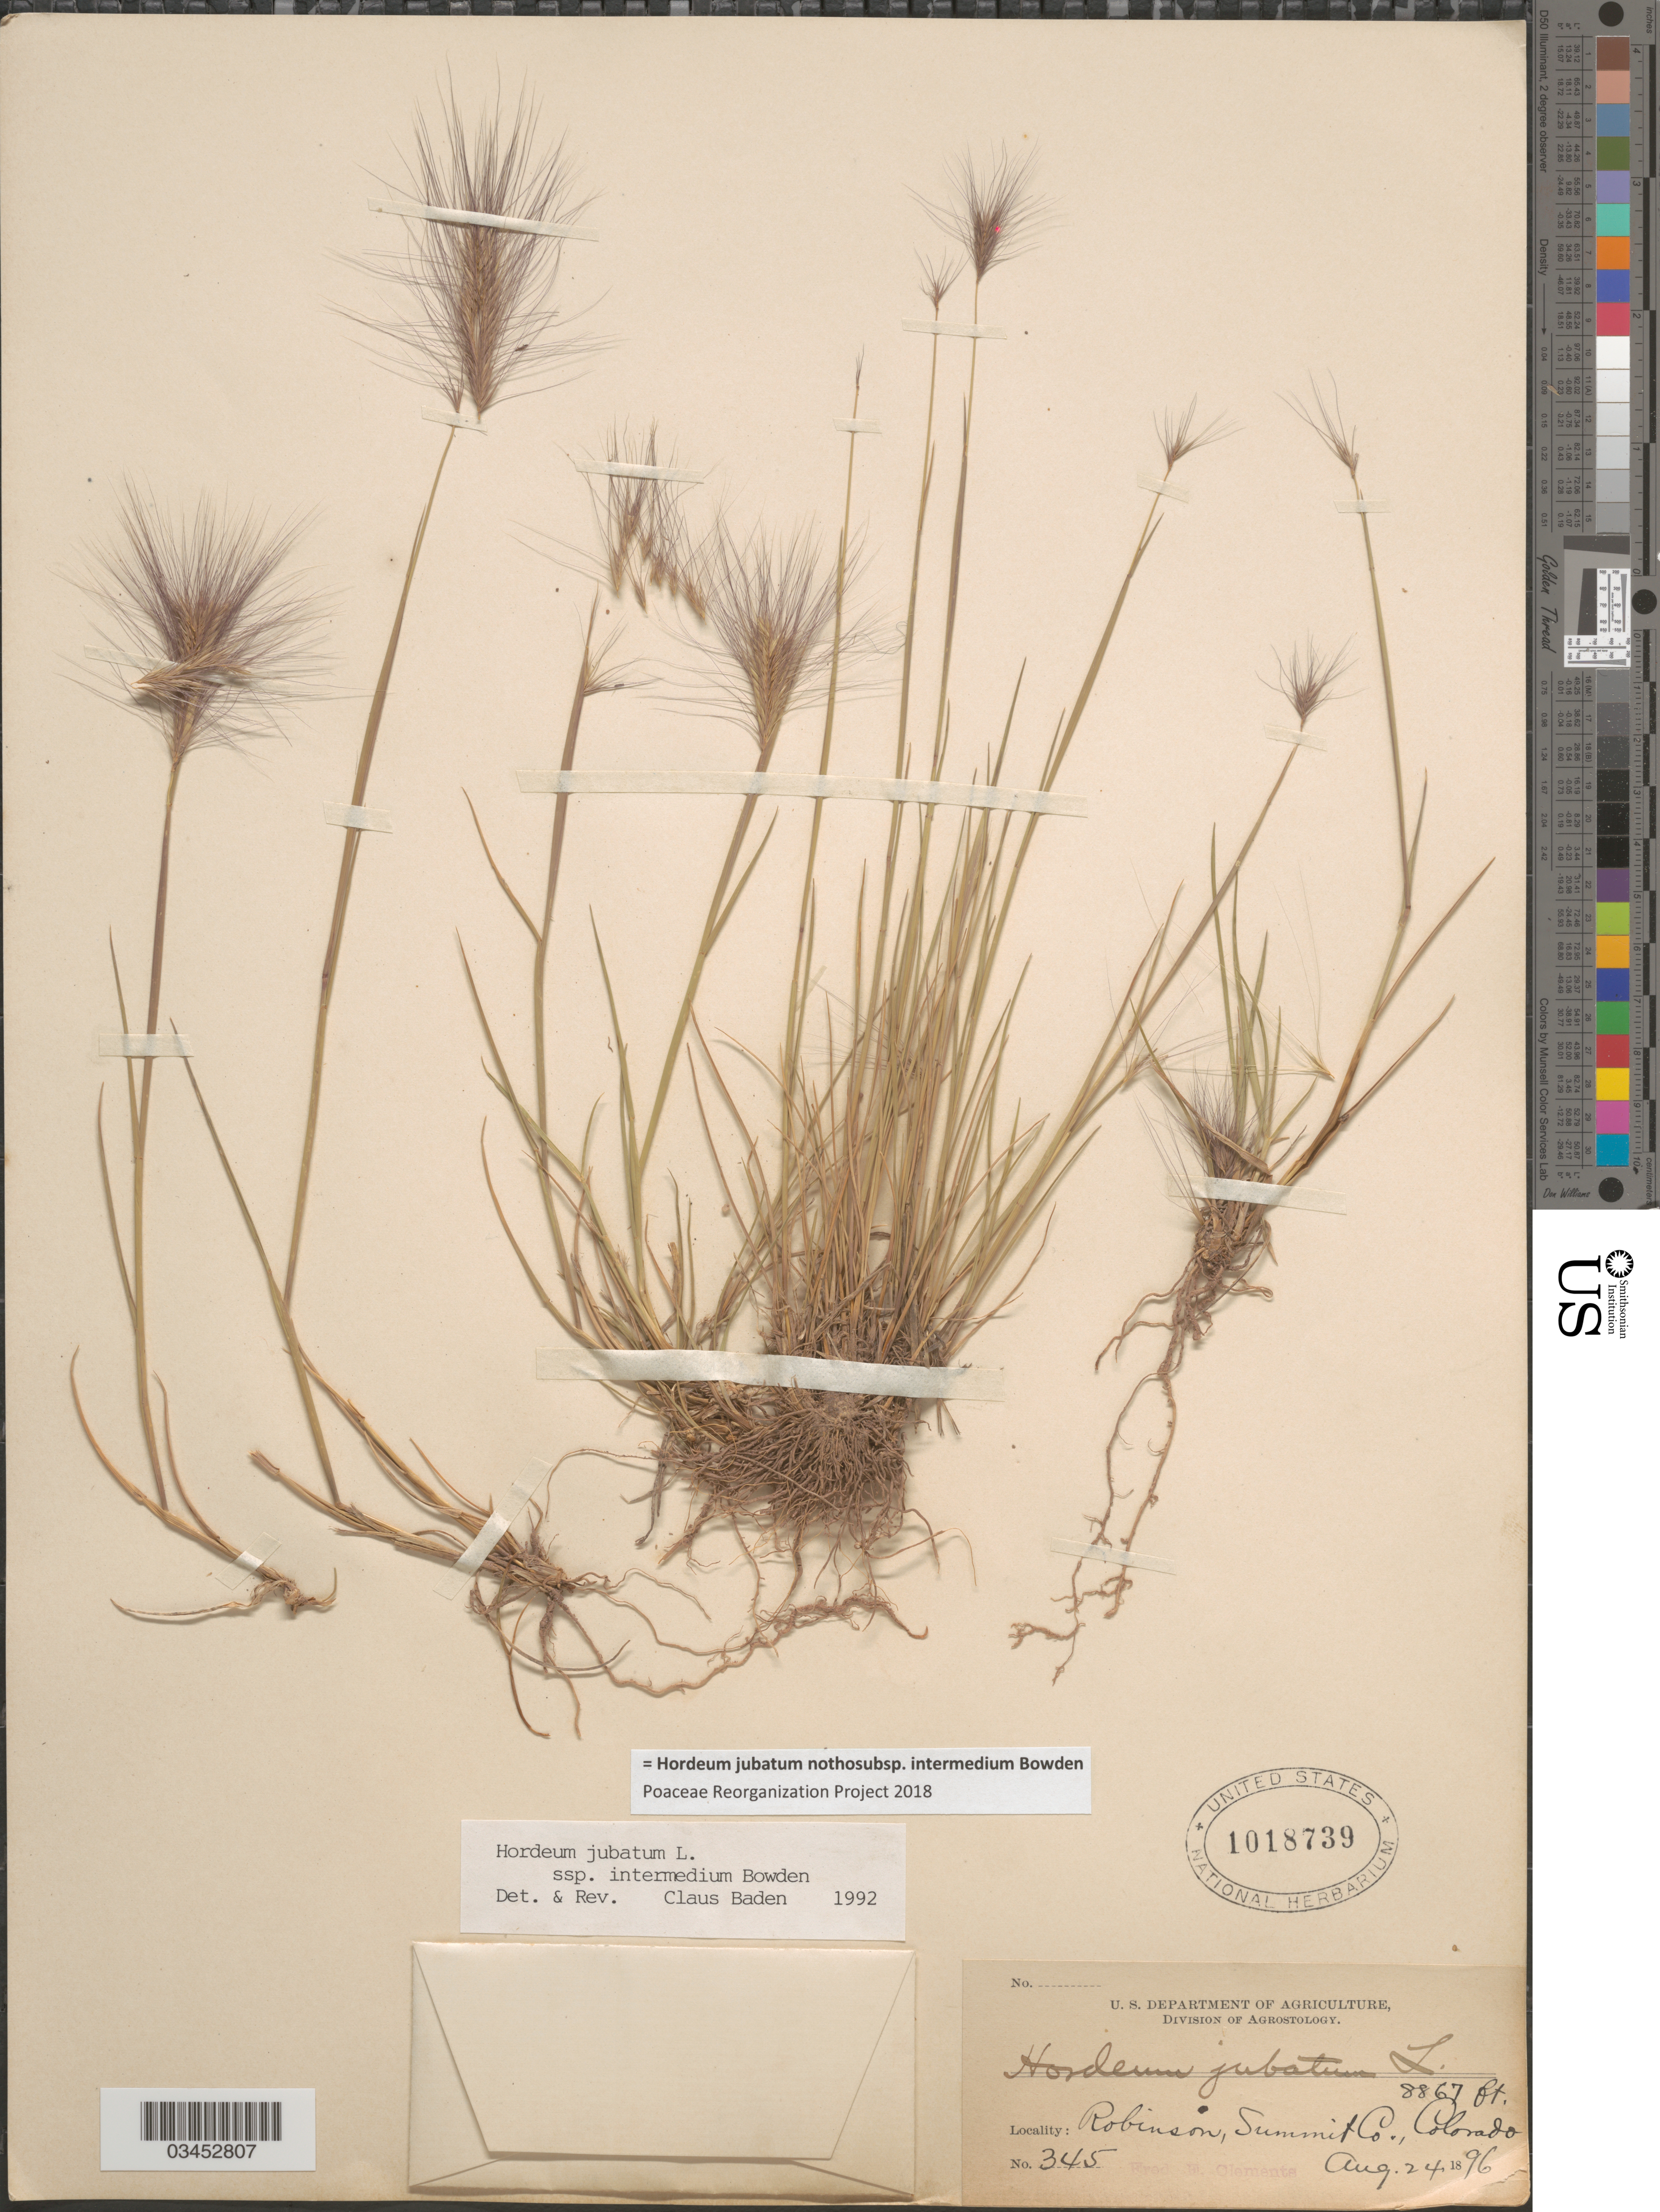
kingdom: Plantae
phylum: Tracheophyta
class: Liliopsida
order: Poales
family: Poaceae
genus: Hordeum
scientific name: Hordeum jubatum nothosubsp. intermedium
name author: Bowden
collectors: F. E. Clements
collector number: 345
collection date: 1896-08-24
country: United States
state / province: Colorado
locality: Robinson, Summit Co.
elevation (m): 2703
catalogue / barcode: US 1018739